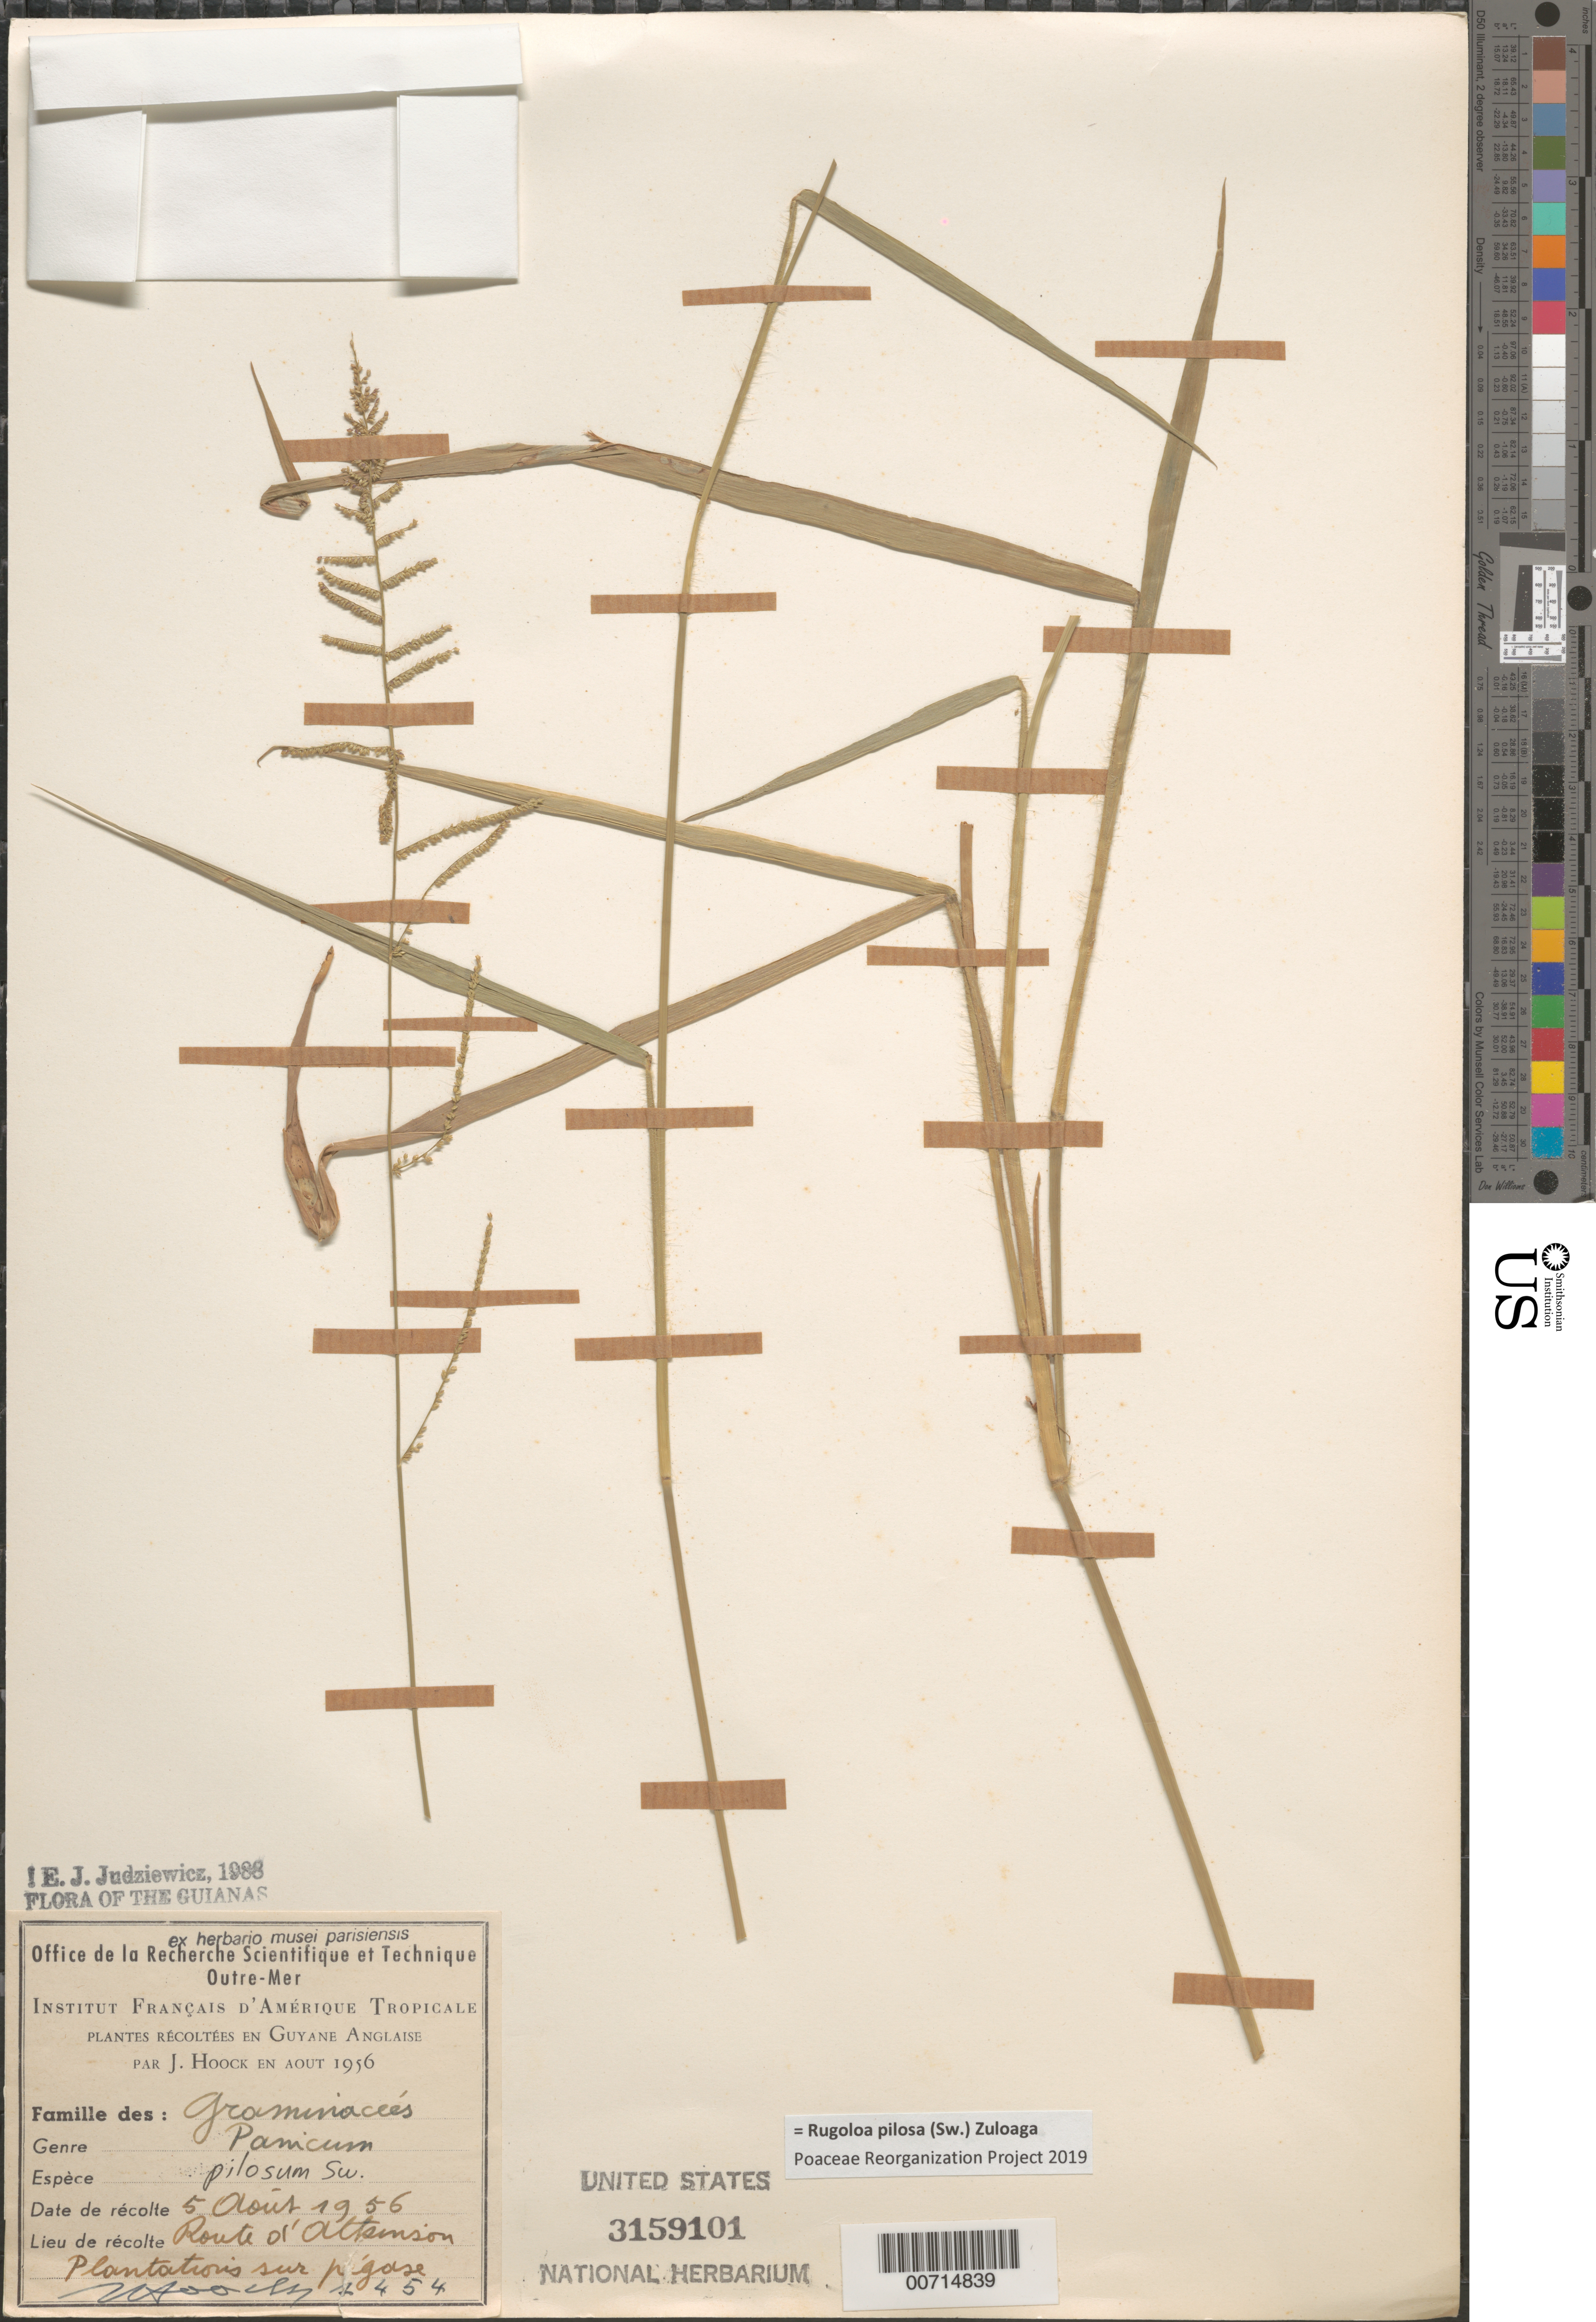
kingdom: Plantae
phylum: Tracheophyta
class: Liliopsida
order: Poales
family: Poaceae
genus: Panicum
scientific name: Panicum pilosum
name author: Sw.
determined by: Judziewicz, E. J.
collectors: J. Hoock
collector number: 1454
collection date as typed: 5-Aug-56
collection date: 1956-08-05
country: Guyana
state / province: Demerara-Mahaica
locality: Route d' Atkinson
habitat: Plantations sur pégase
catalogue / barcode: US 3159101